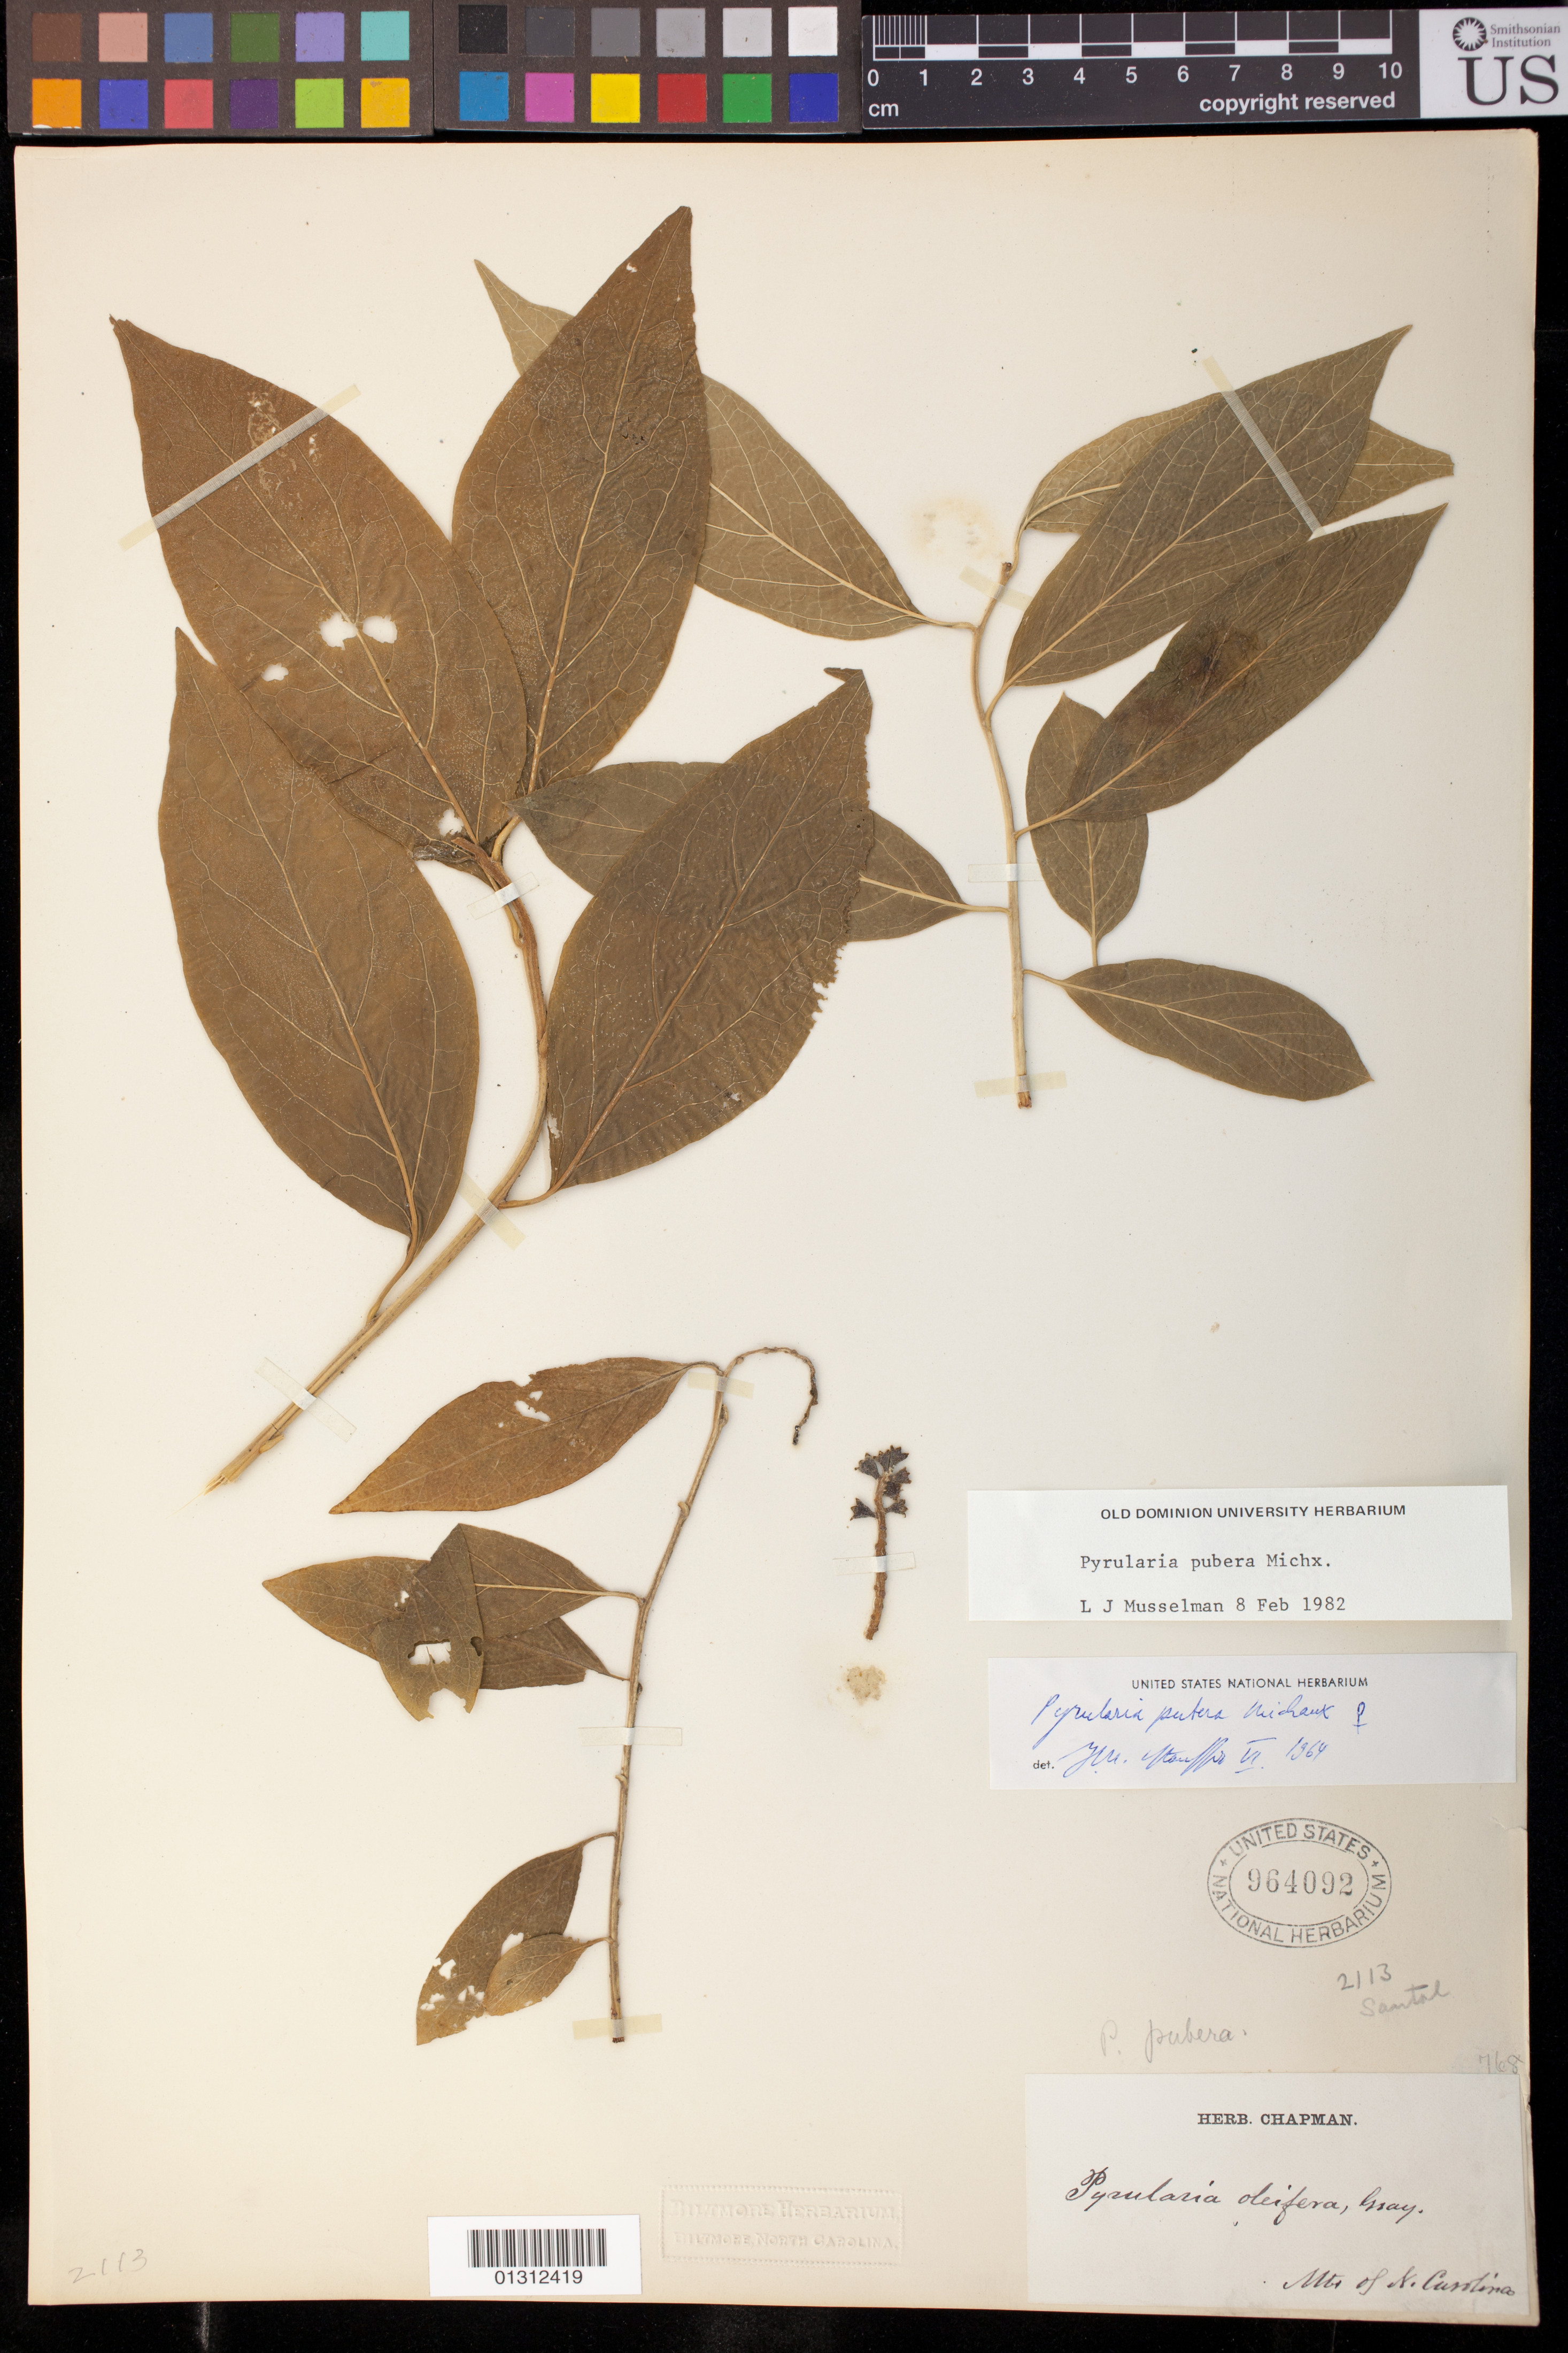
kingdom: Plantae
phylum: Tracheophyta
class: Magnoliopsida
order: Santalales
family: Cervantesiaceae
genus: Pyrularia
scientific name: Pyrularia pubera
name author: Michx.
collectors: A. Chapman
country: United States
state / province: North Carolina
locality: Mts of N. Carolina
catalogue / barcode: US 964092